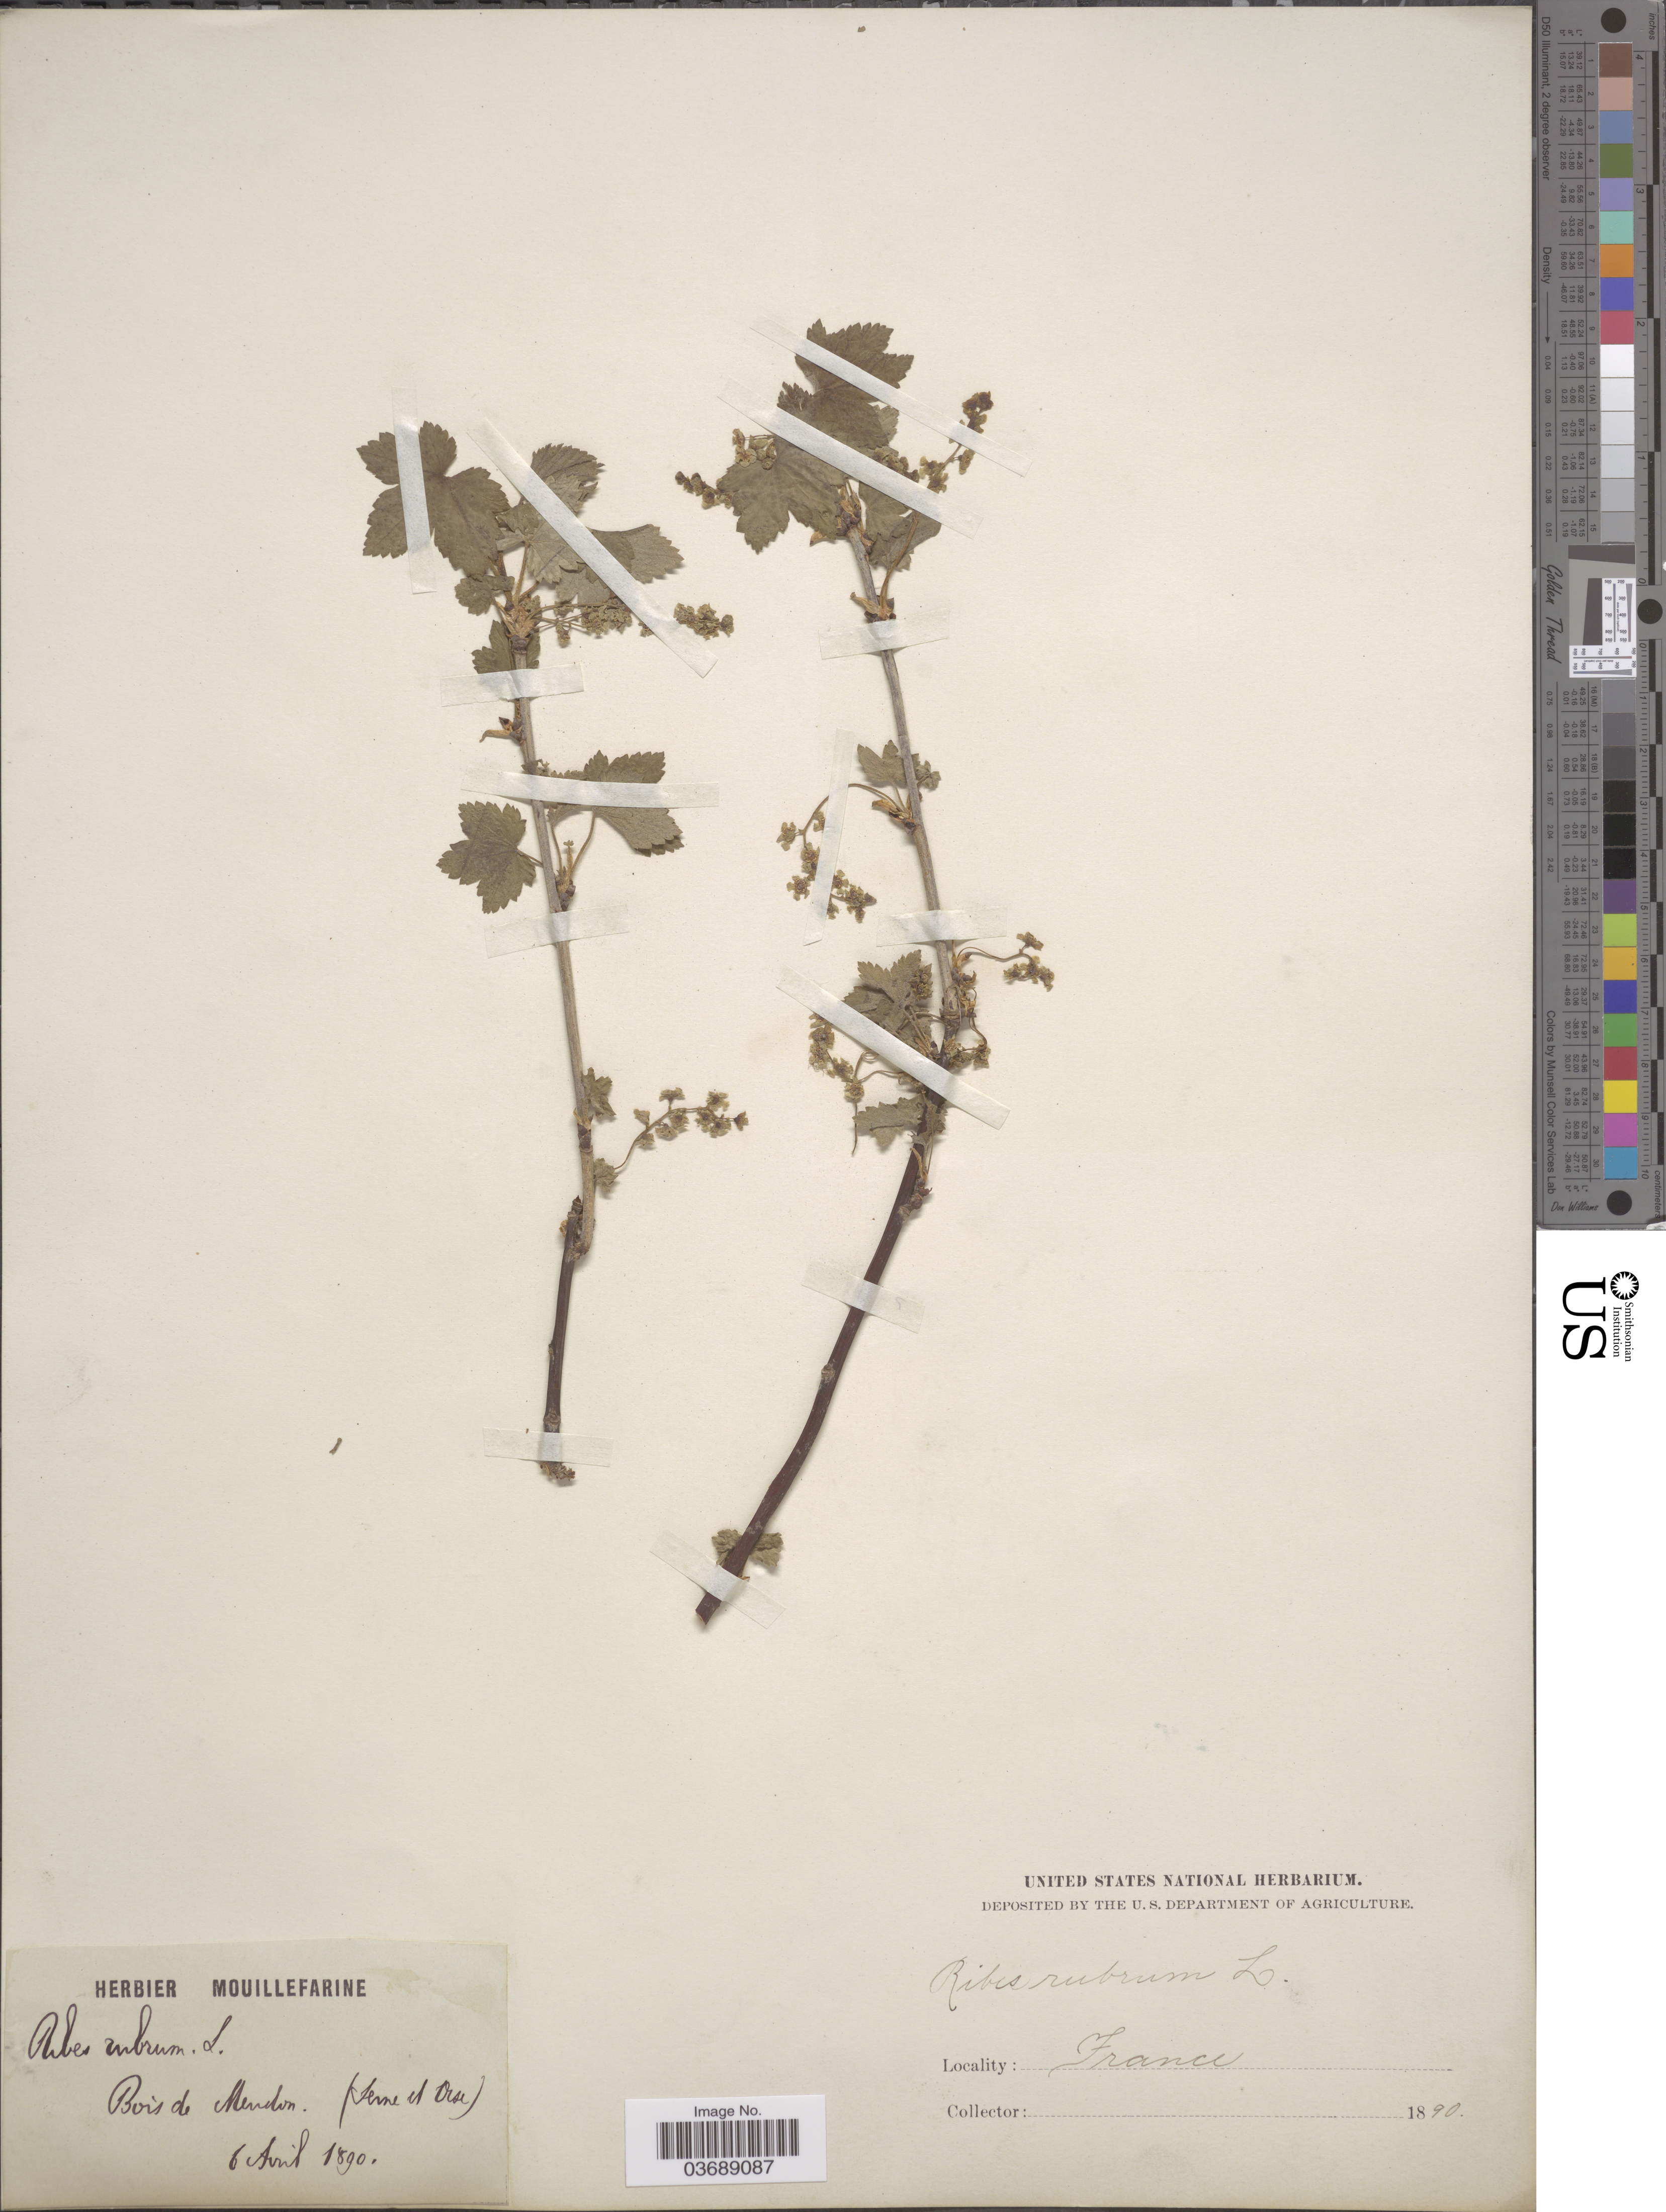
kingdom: Plantae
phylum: Tracheophyta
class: Magnoliopsida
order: Saxifragales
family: Grossulariaceae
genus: Ribes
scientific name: Ribes rubrum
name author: L.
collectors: ex herb. Mouillefarine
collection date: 1890-04-06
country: France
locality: Bois de Mendon. (Seine et Oise).*